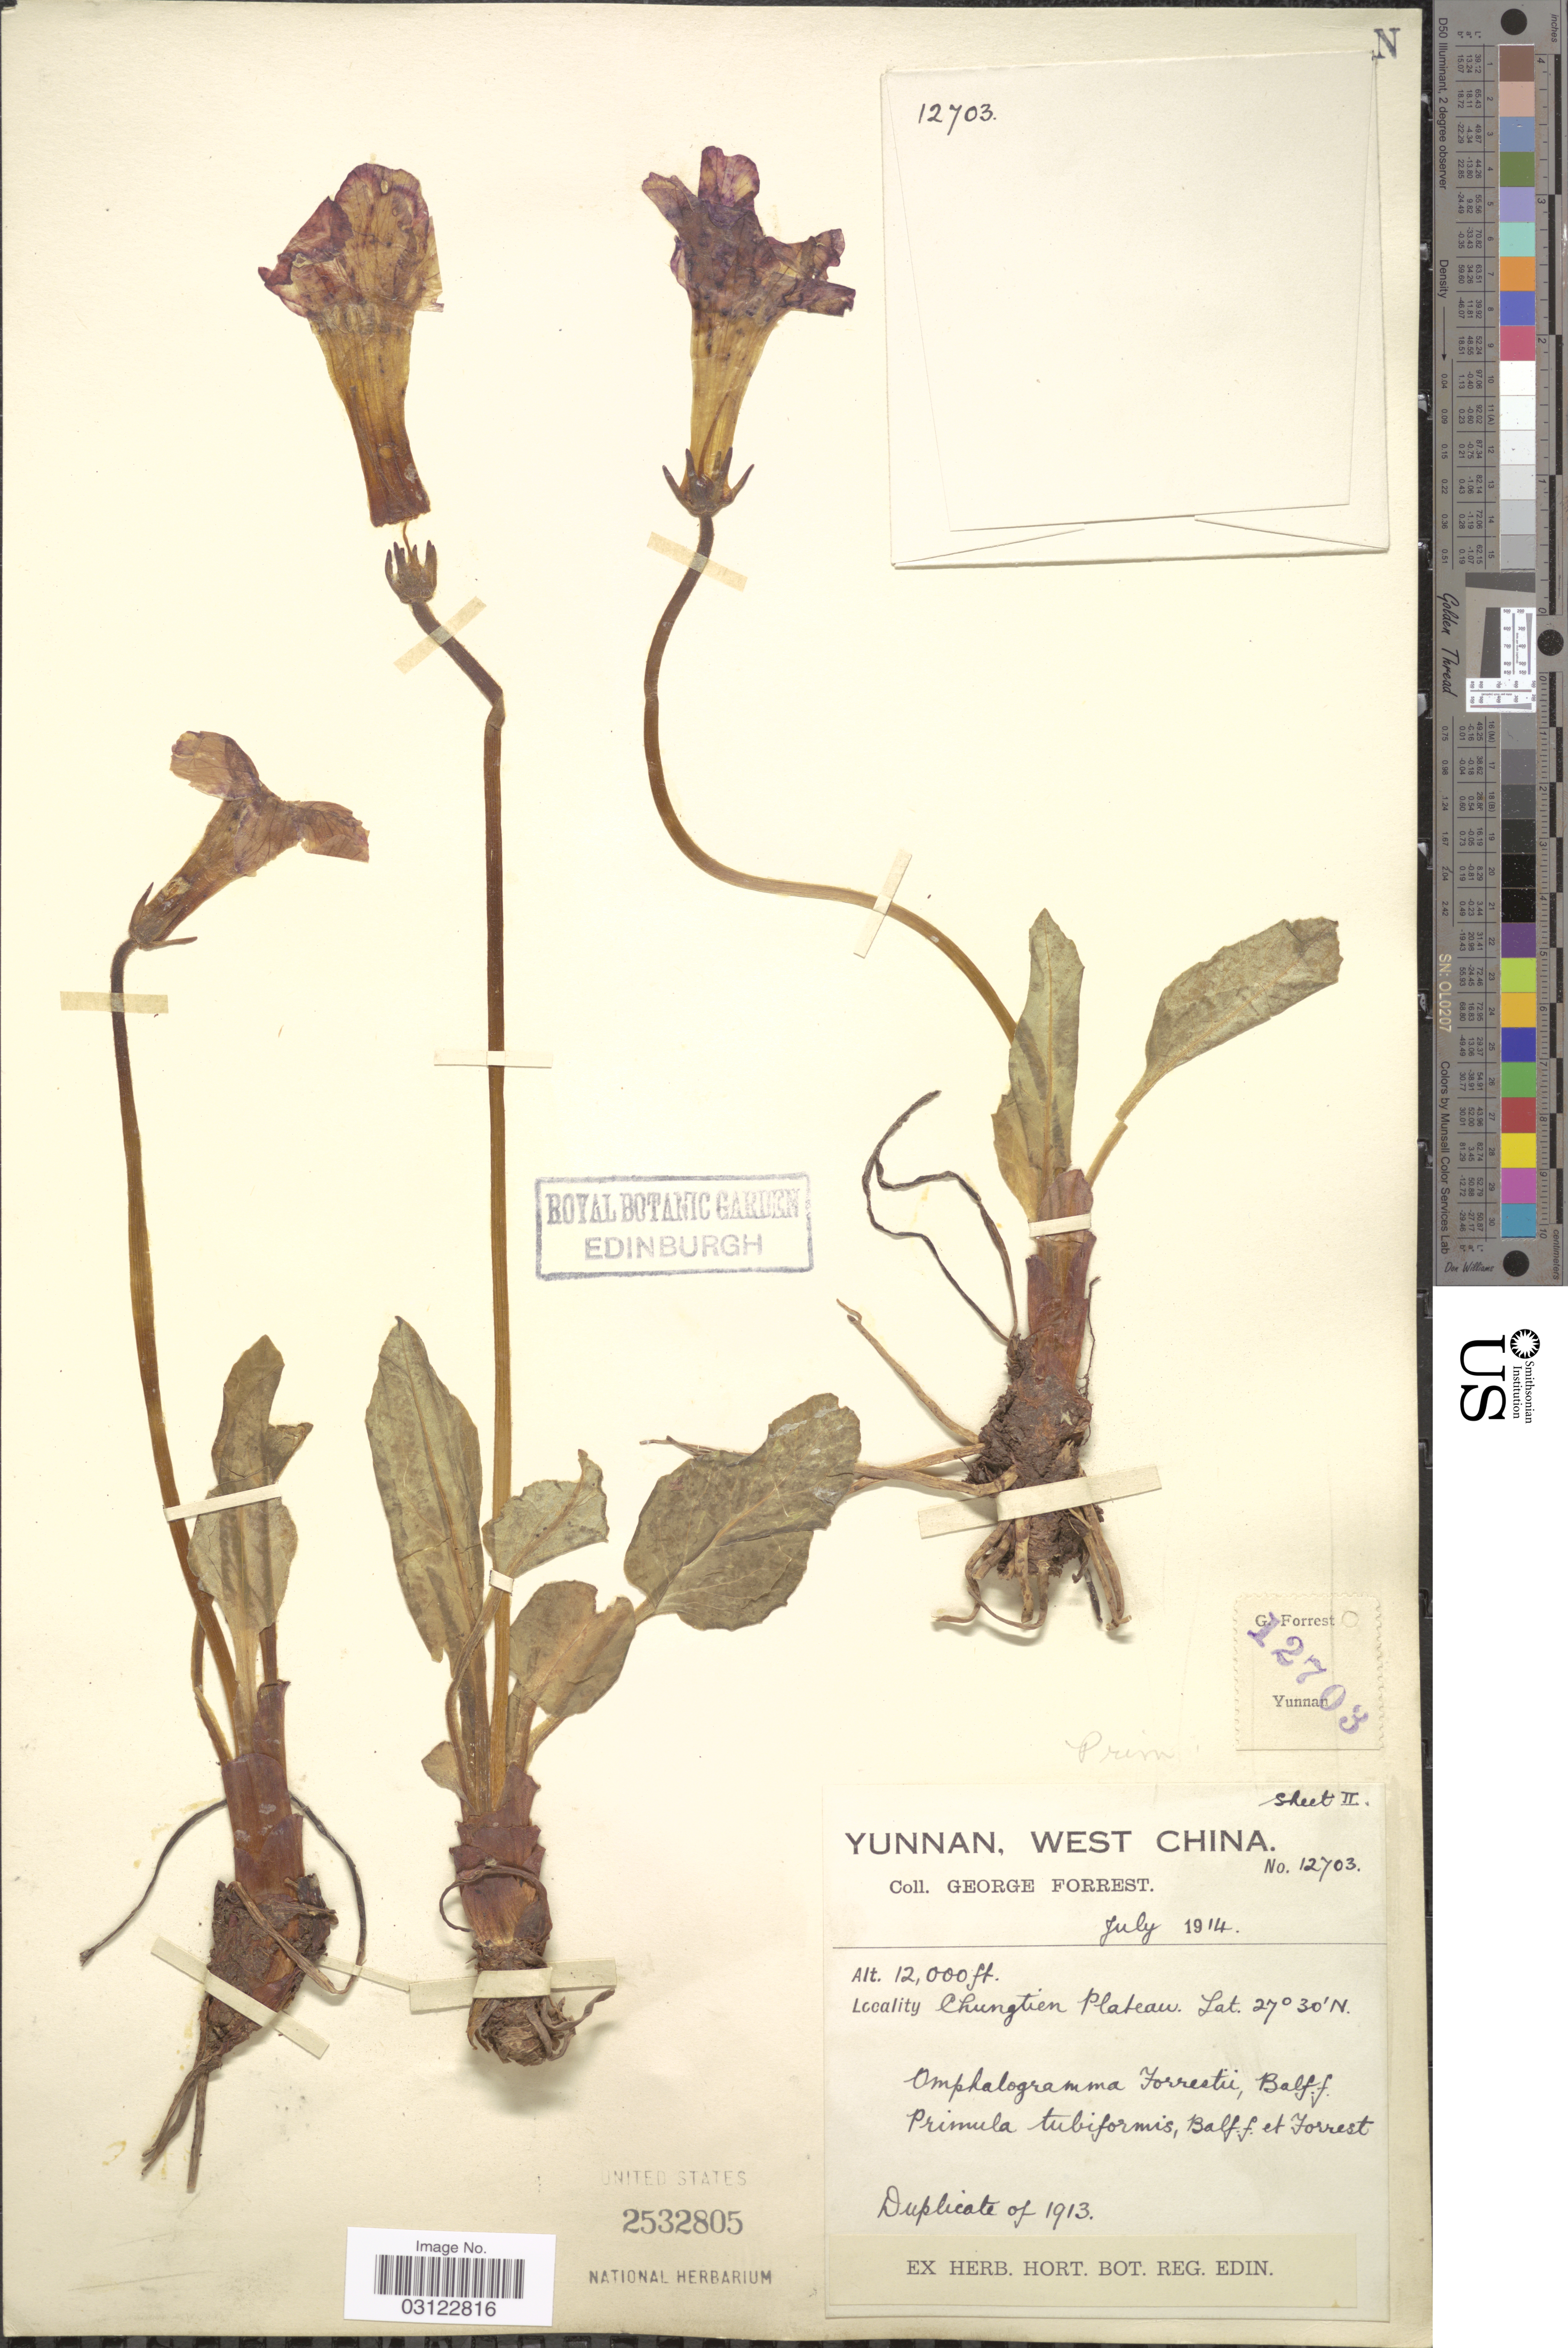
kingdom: Plantae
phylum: Tracheophyta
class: Magnoliopsida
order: Ericales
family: Primulaceae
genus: Omphalogramma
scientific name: Omphalogramma forrestii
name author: Balf. f.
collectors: G. Forrest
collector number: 12703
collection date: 1914-07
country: China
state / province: Yunnan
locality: West China. Chungtien Plateau.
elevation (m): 3658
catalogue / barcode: US 2532805